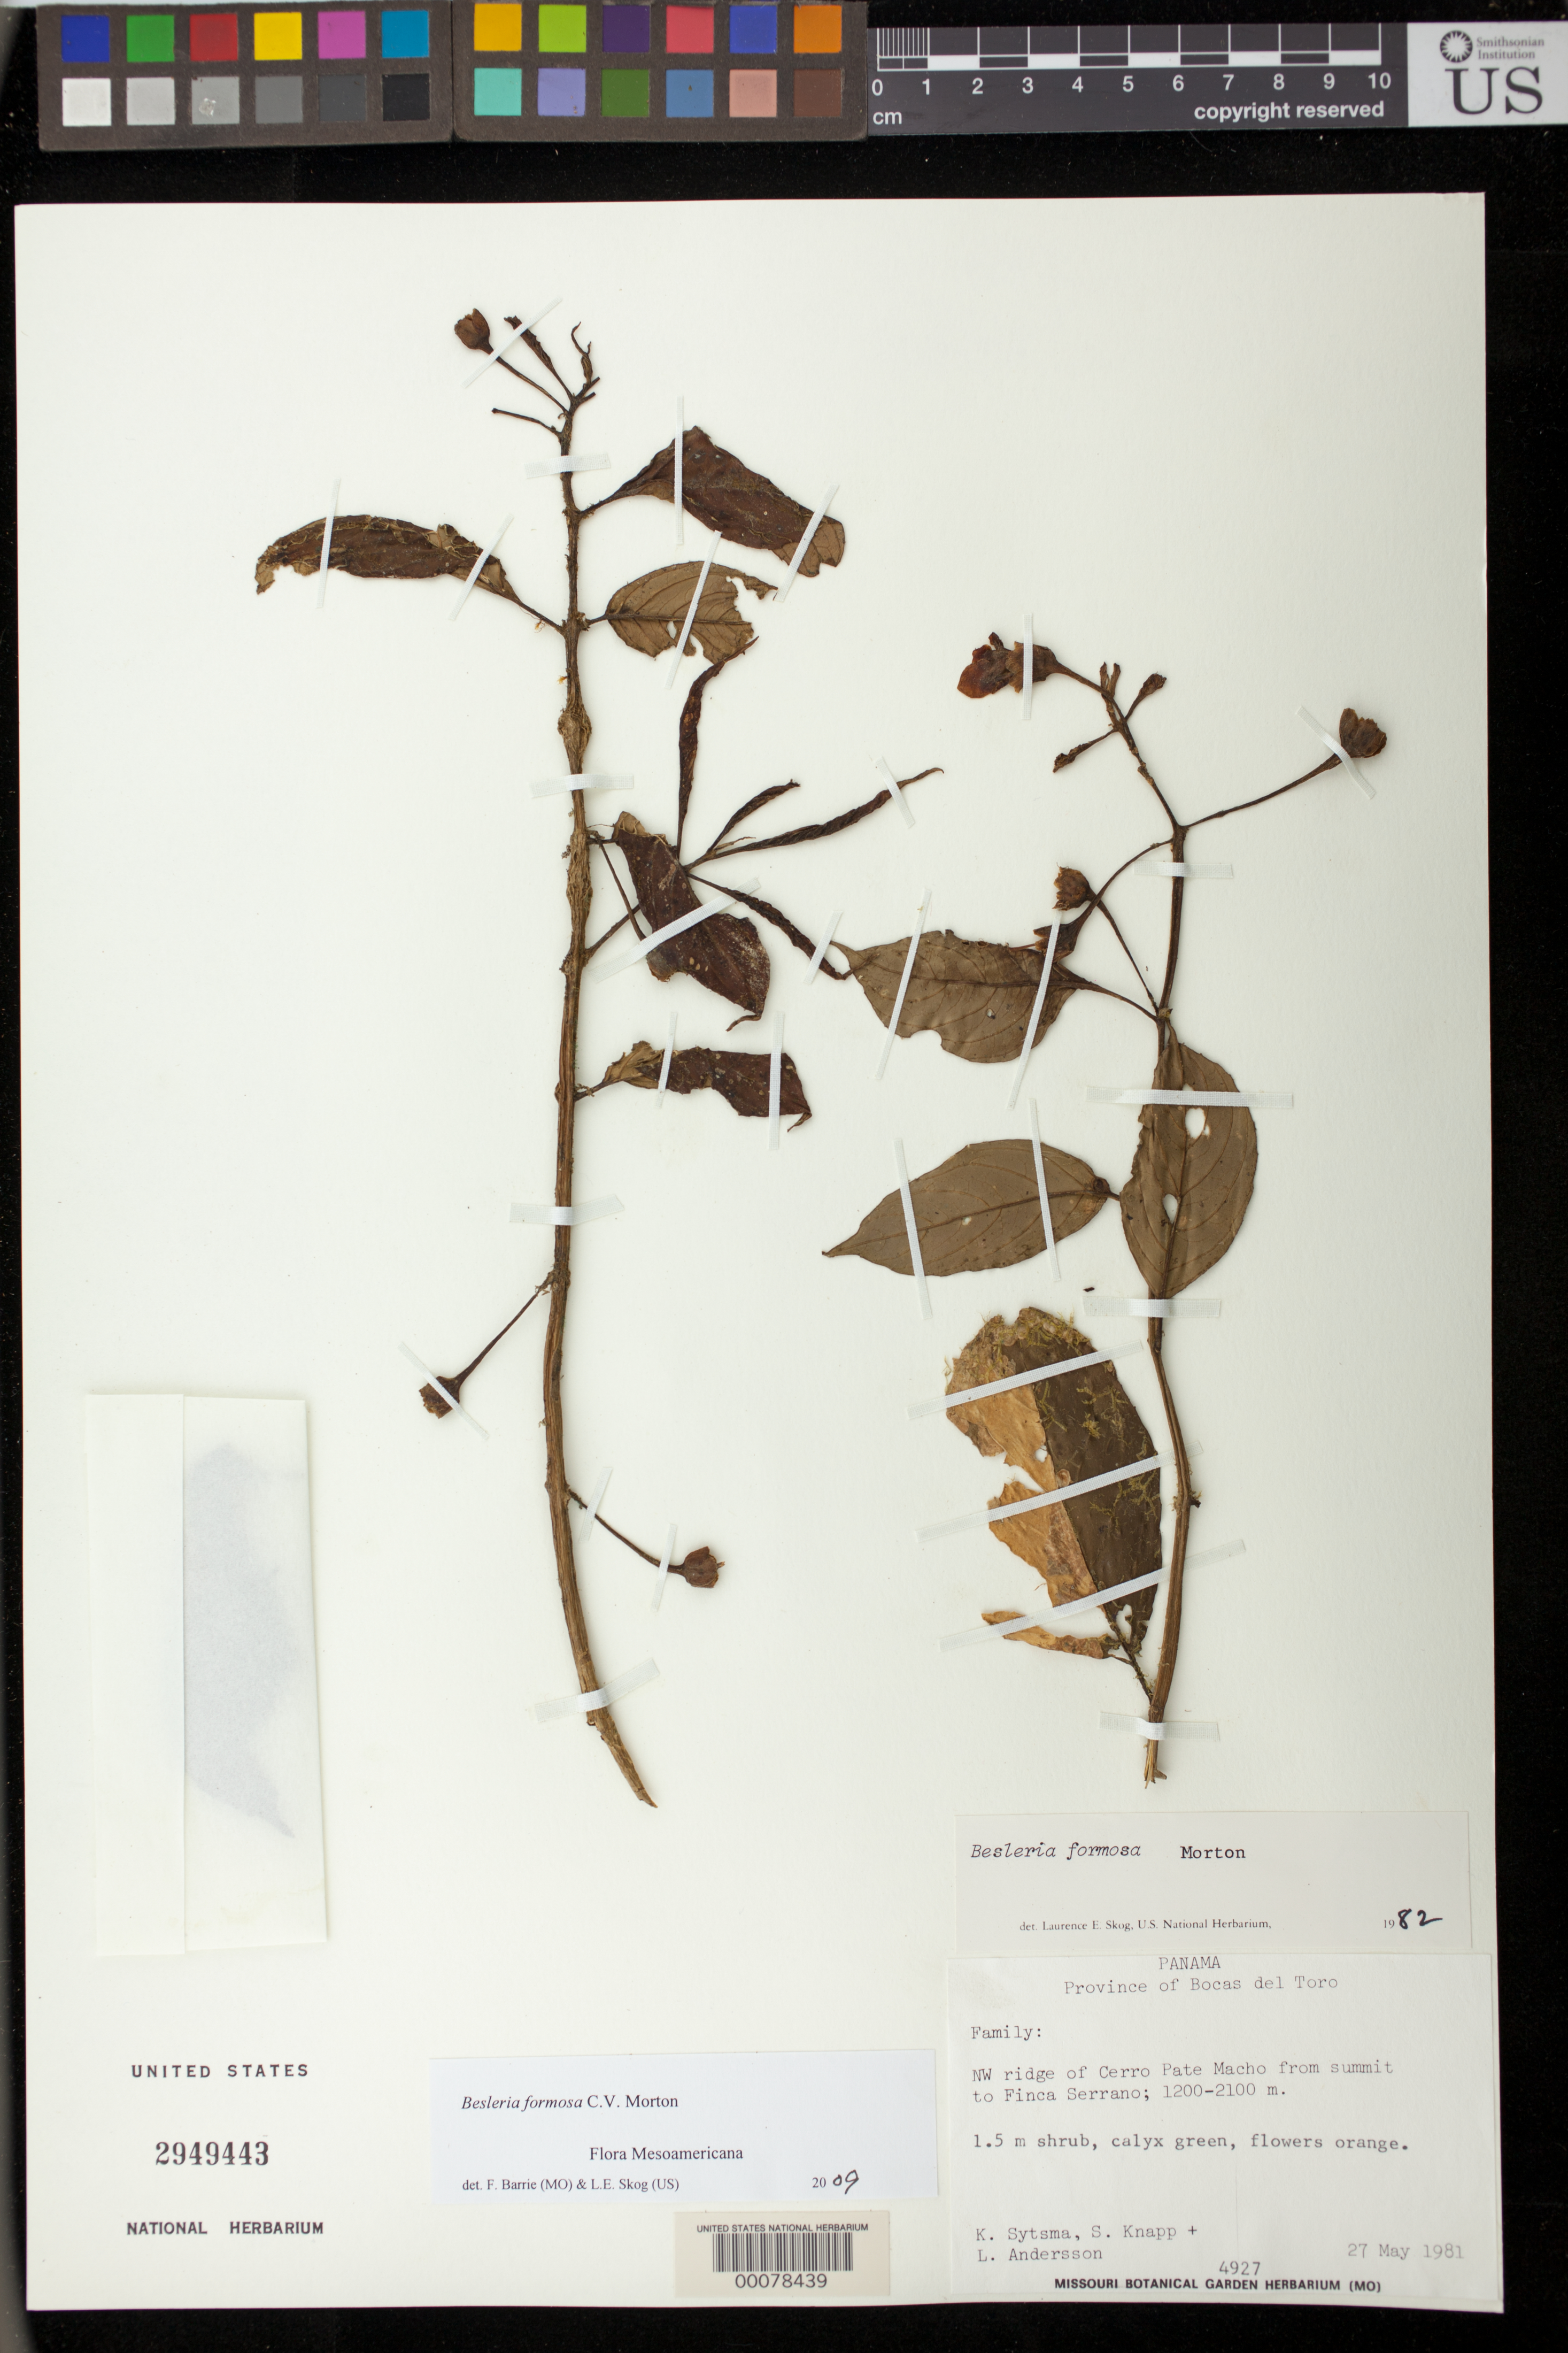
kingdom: Plantae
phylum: Tracheophyta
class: Magnoliopsida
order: Lamiales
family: Gesneriaceae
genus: Besleria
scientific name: Besleria amabilis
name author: C.V. Morton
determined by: Skog, Laurence E.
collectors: K. J. Sytsma, S. Knapp & L. Andersson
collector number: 4927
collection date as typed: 27 May 1981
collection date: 1981-05-27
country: Panama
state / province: Bocas del Toro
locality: NW ridge of Cerro Pate Macho from summit to Finca Serrano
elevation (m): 1200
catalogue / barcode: US 2949443